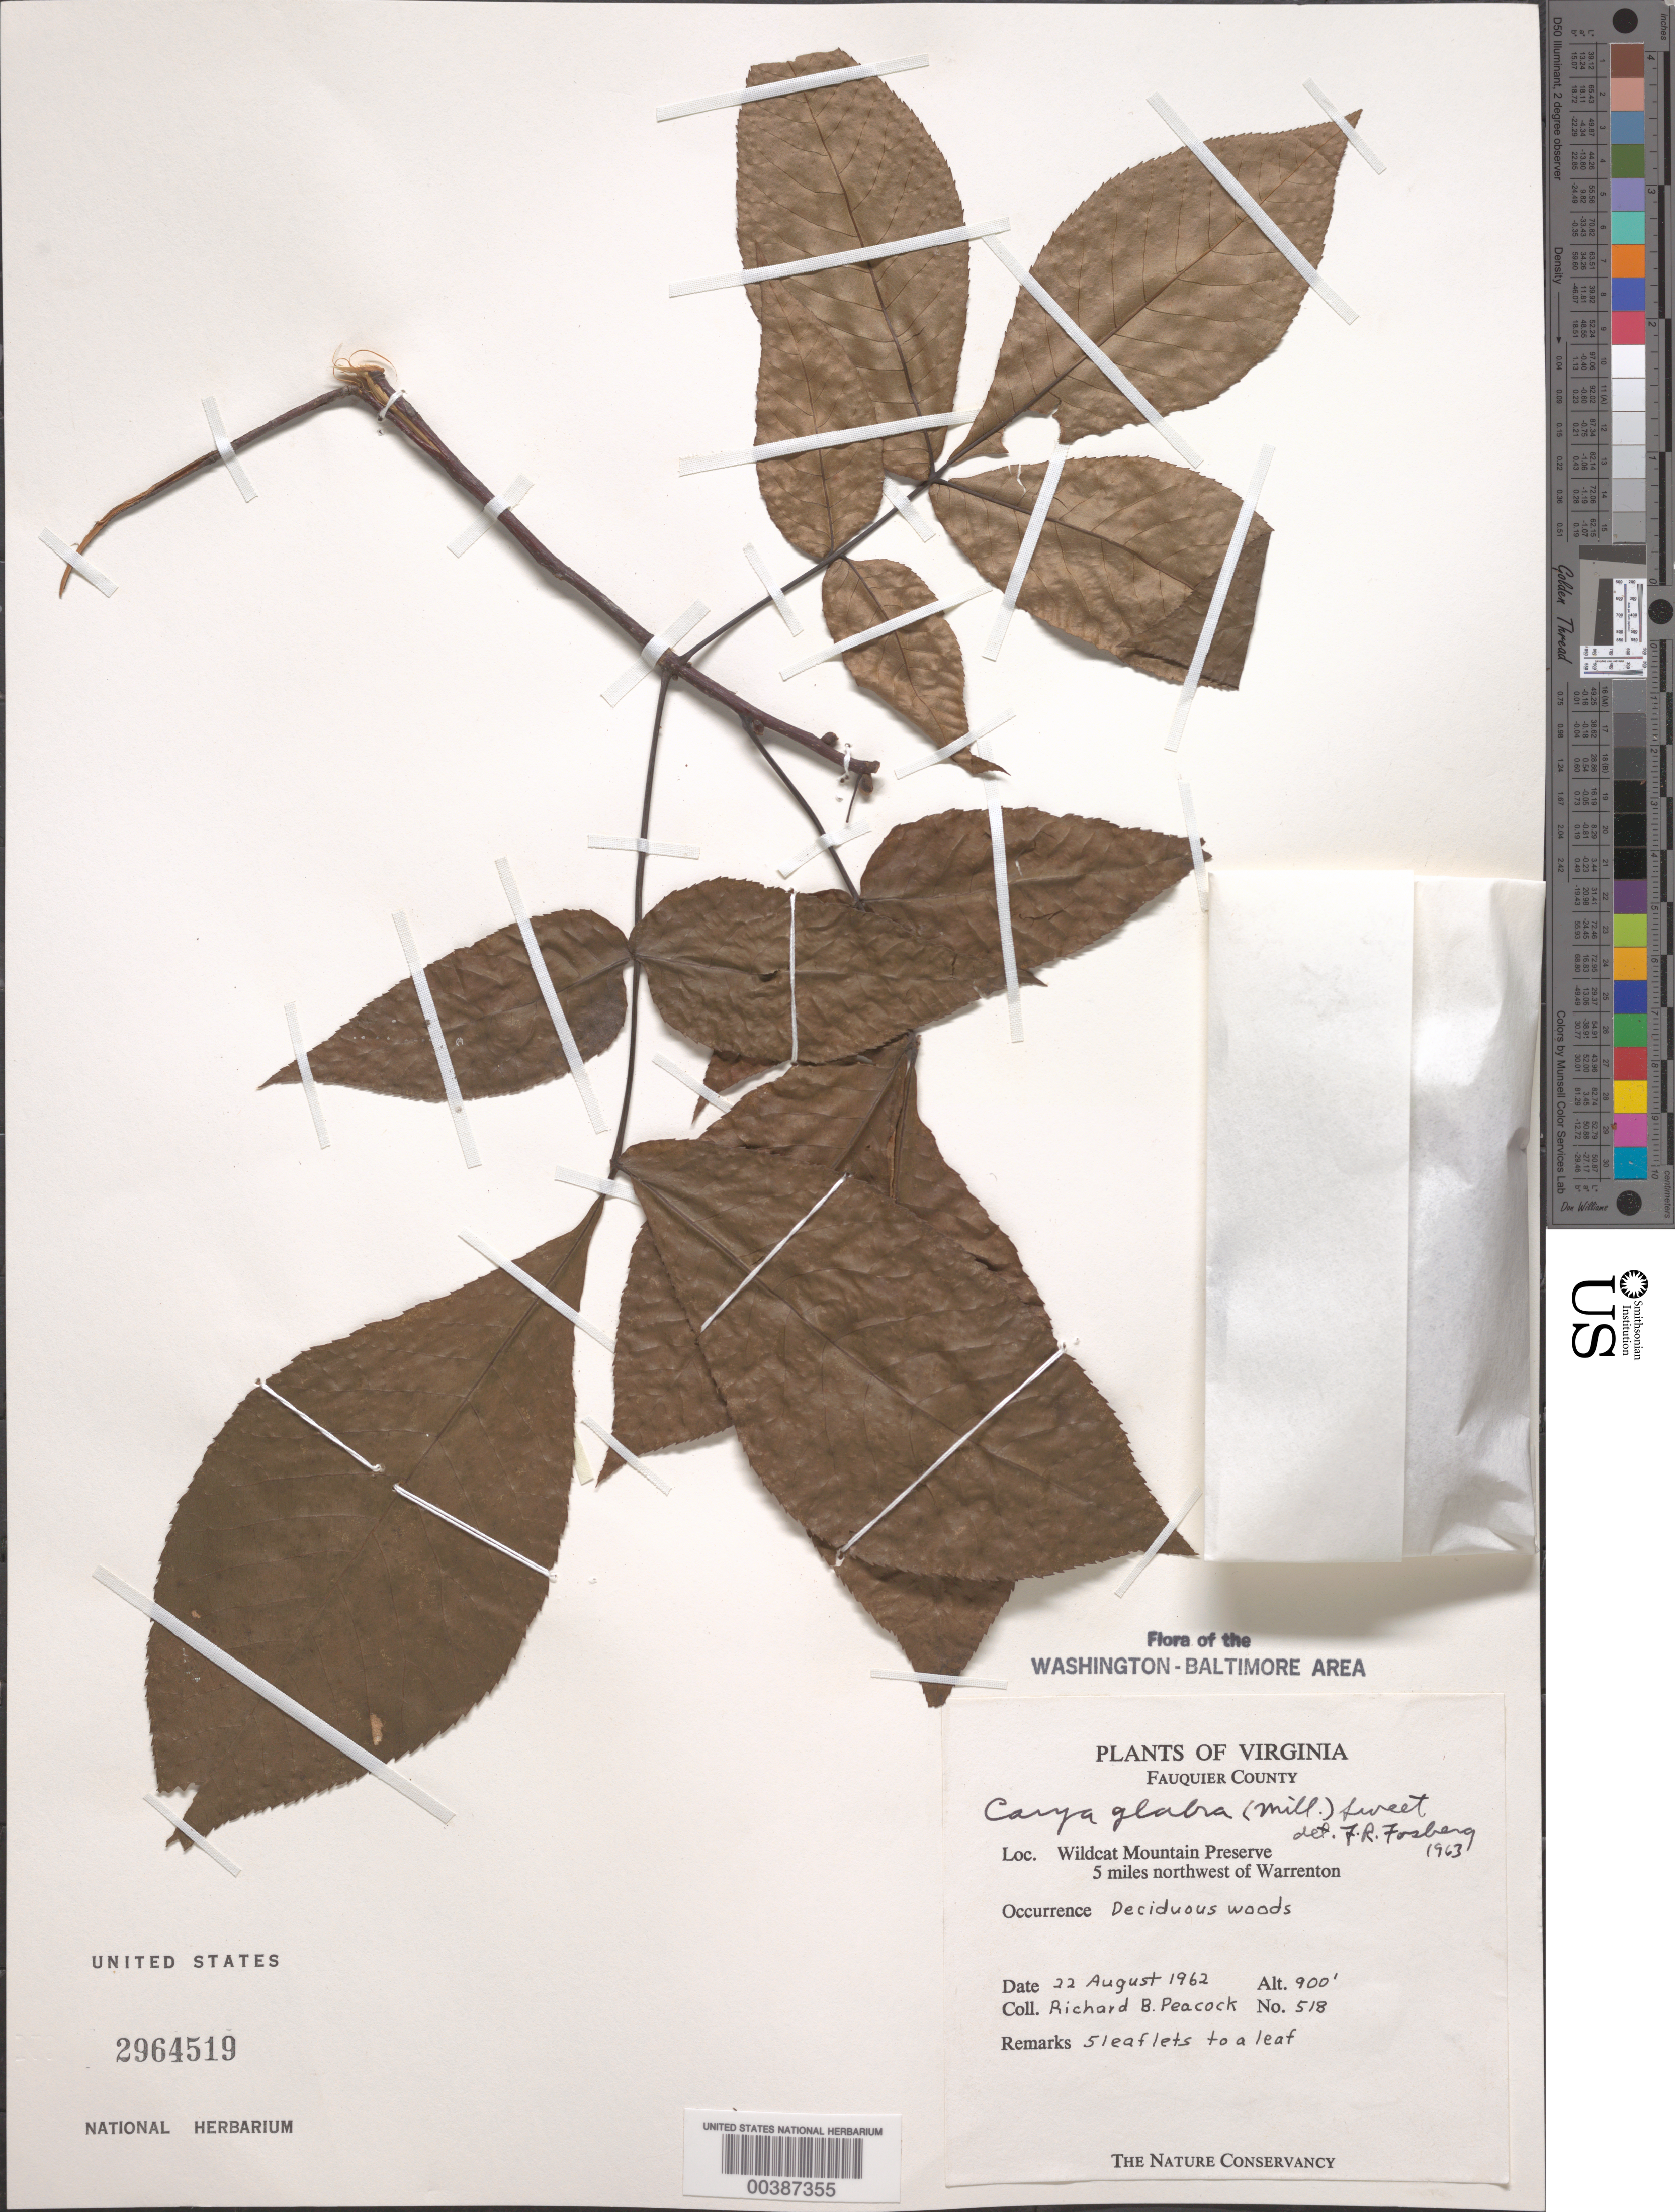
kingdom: Plantae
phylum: Tracheophyta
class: Magnoliopsida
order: Fagales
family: Juglandaceae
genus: Carya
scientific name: Carya glabra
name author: (Mill.) Sweet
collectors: R. Peacock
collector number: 518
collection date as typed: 22 Aug 1962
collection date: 1962-08-22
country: United States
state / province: Virginia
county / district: Fauquier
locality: Wildcat Mountain Preserve, 5 miles northwest of Warrenton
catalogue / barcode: US 2964519